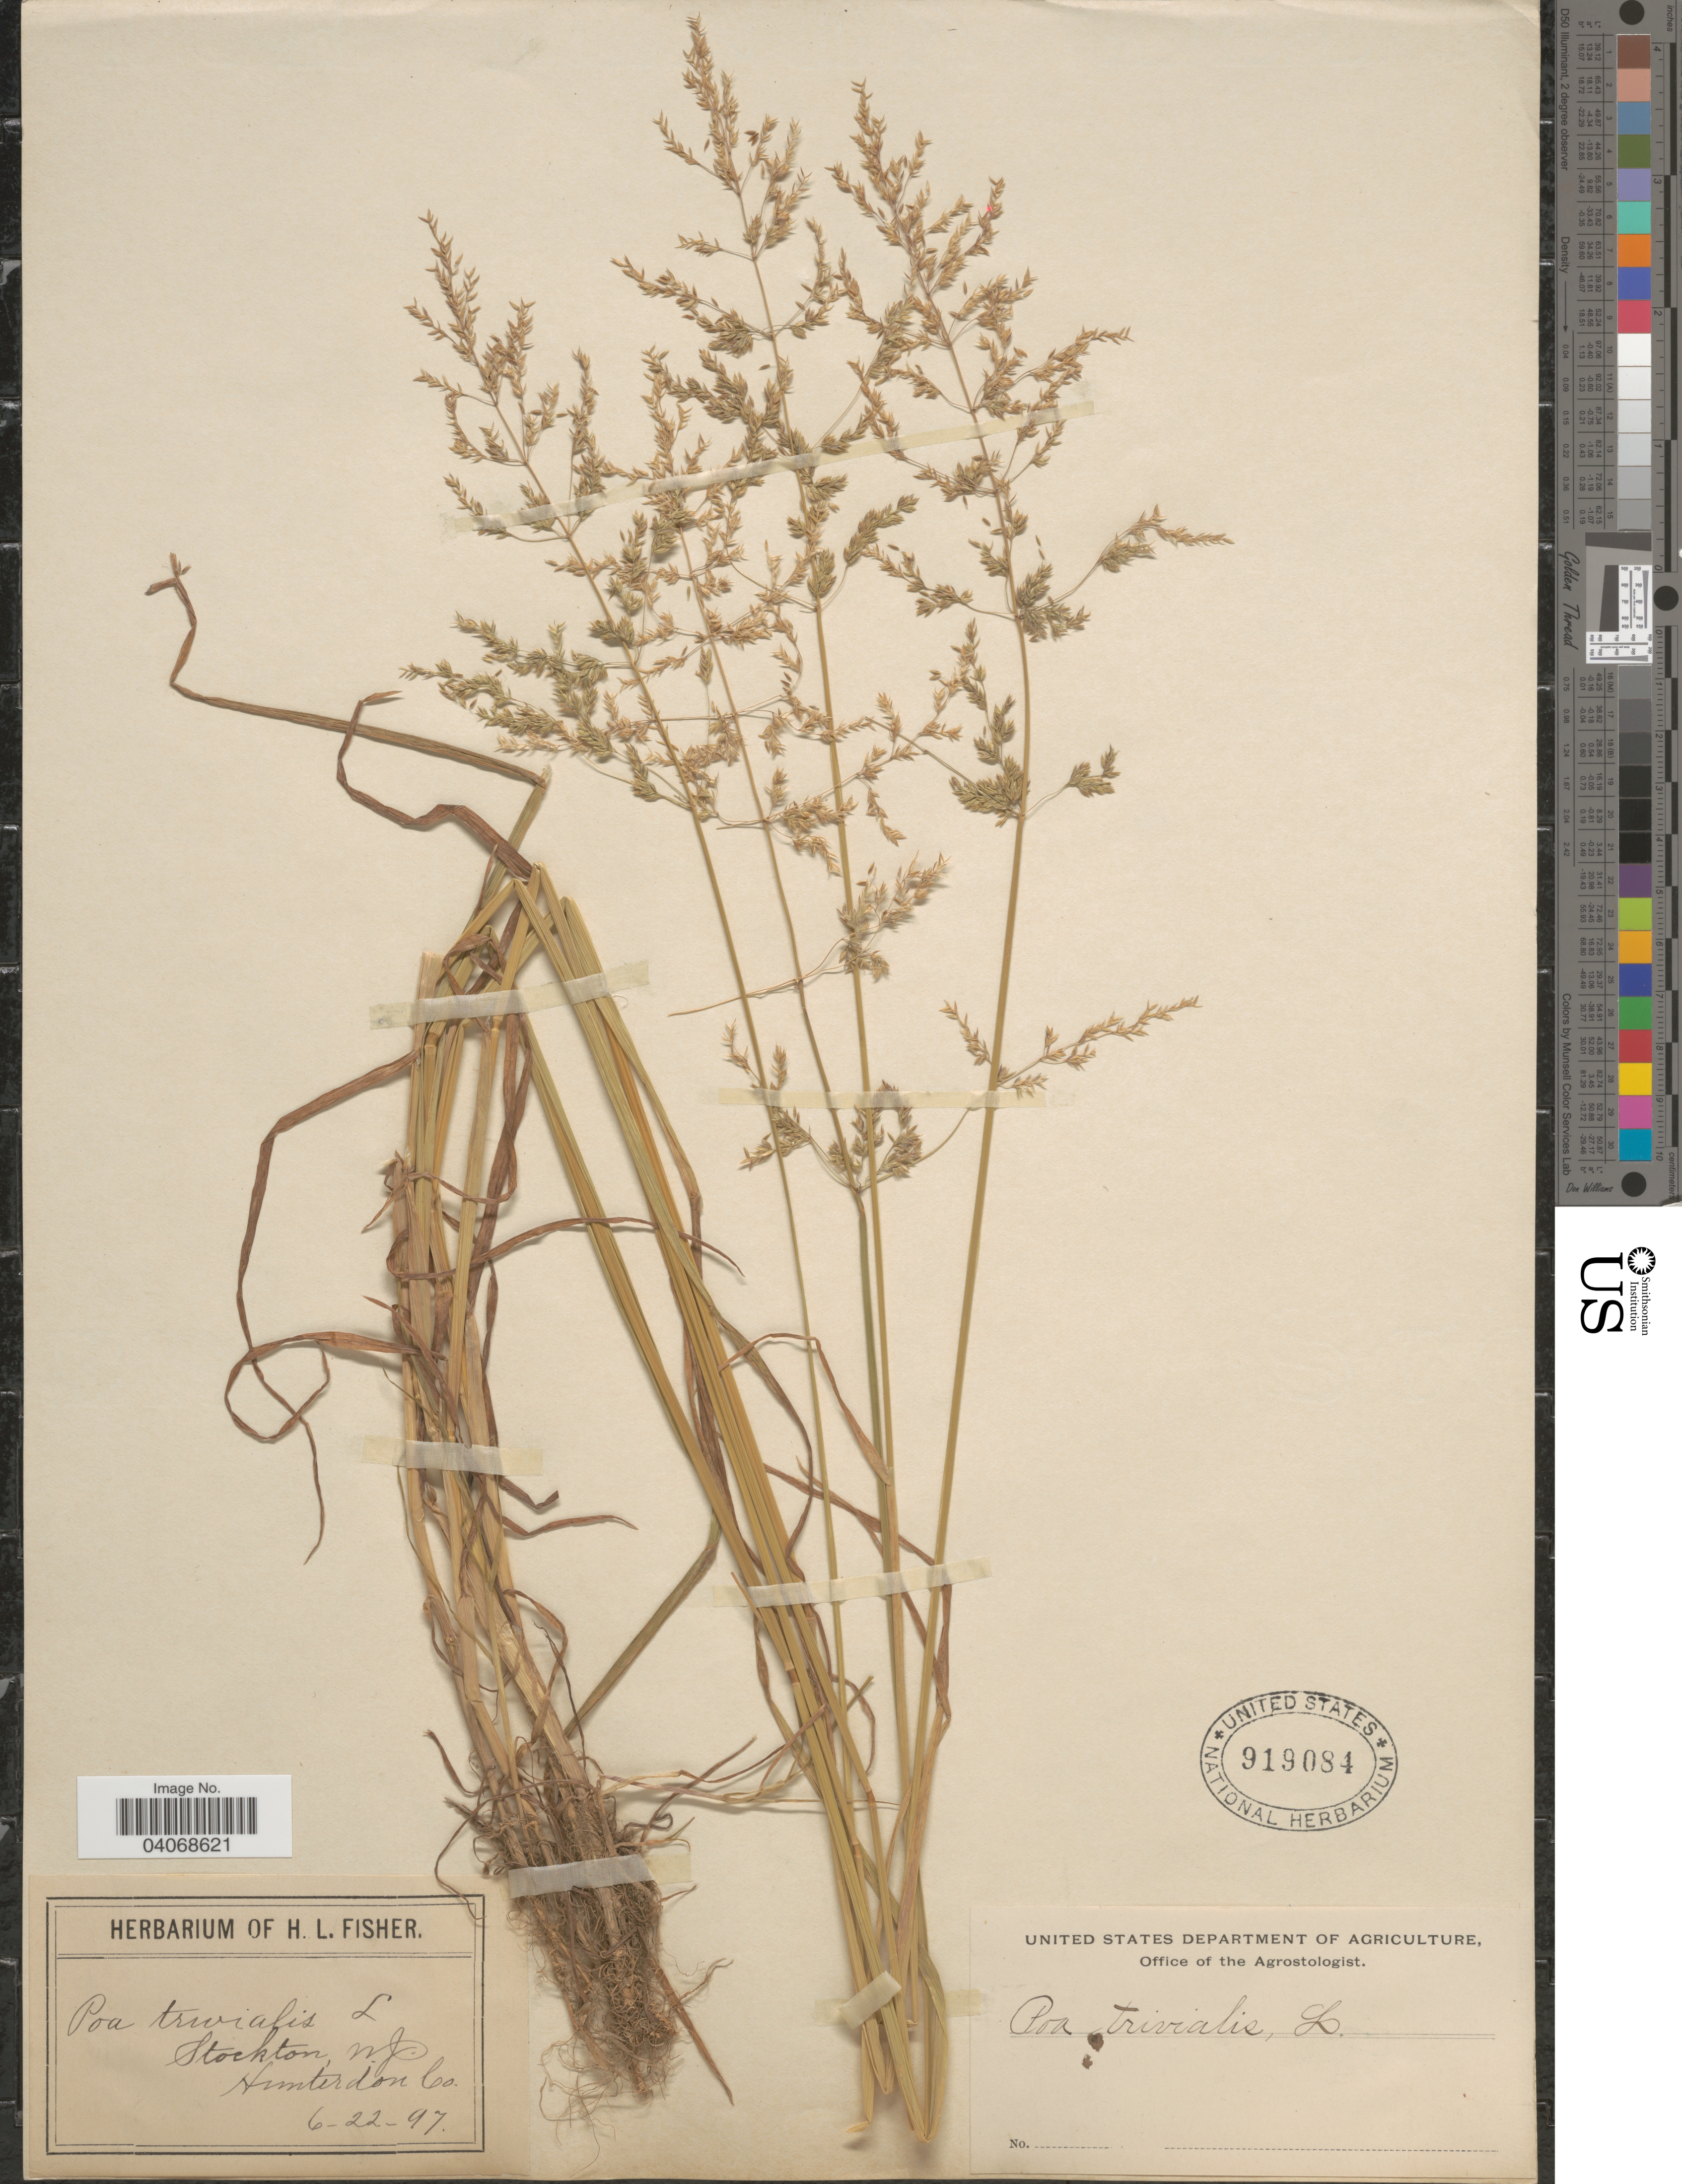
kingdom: Plantae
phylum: Tracheophyta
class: Liliopsida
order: Poales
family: Poaceae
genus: Poa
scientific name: Poa trivialis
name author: L.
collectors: ex herb. of H. L. Fisher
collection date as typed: Transcribed d/m/y: 22/6/97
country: United States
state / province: New Jersey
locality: Stockton, Hunterdon Co.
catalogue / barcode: US 919084